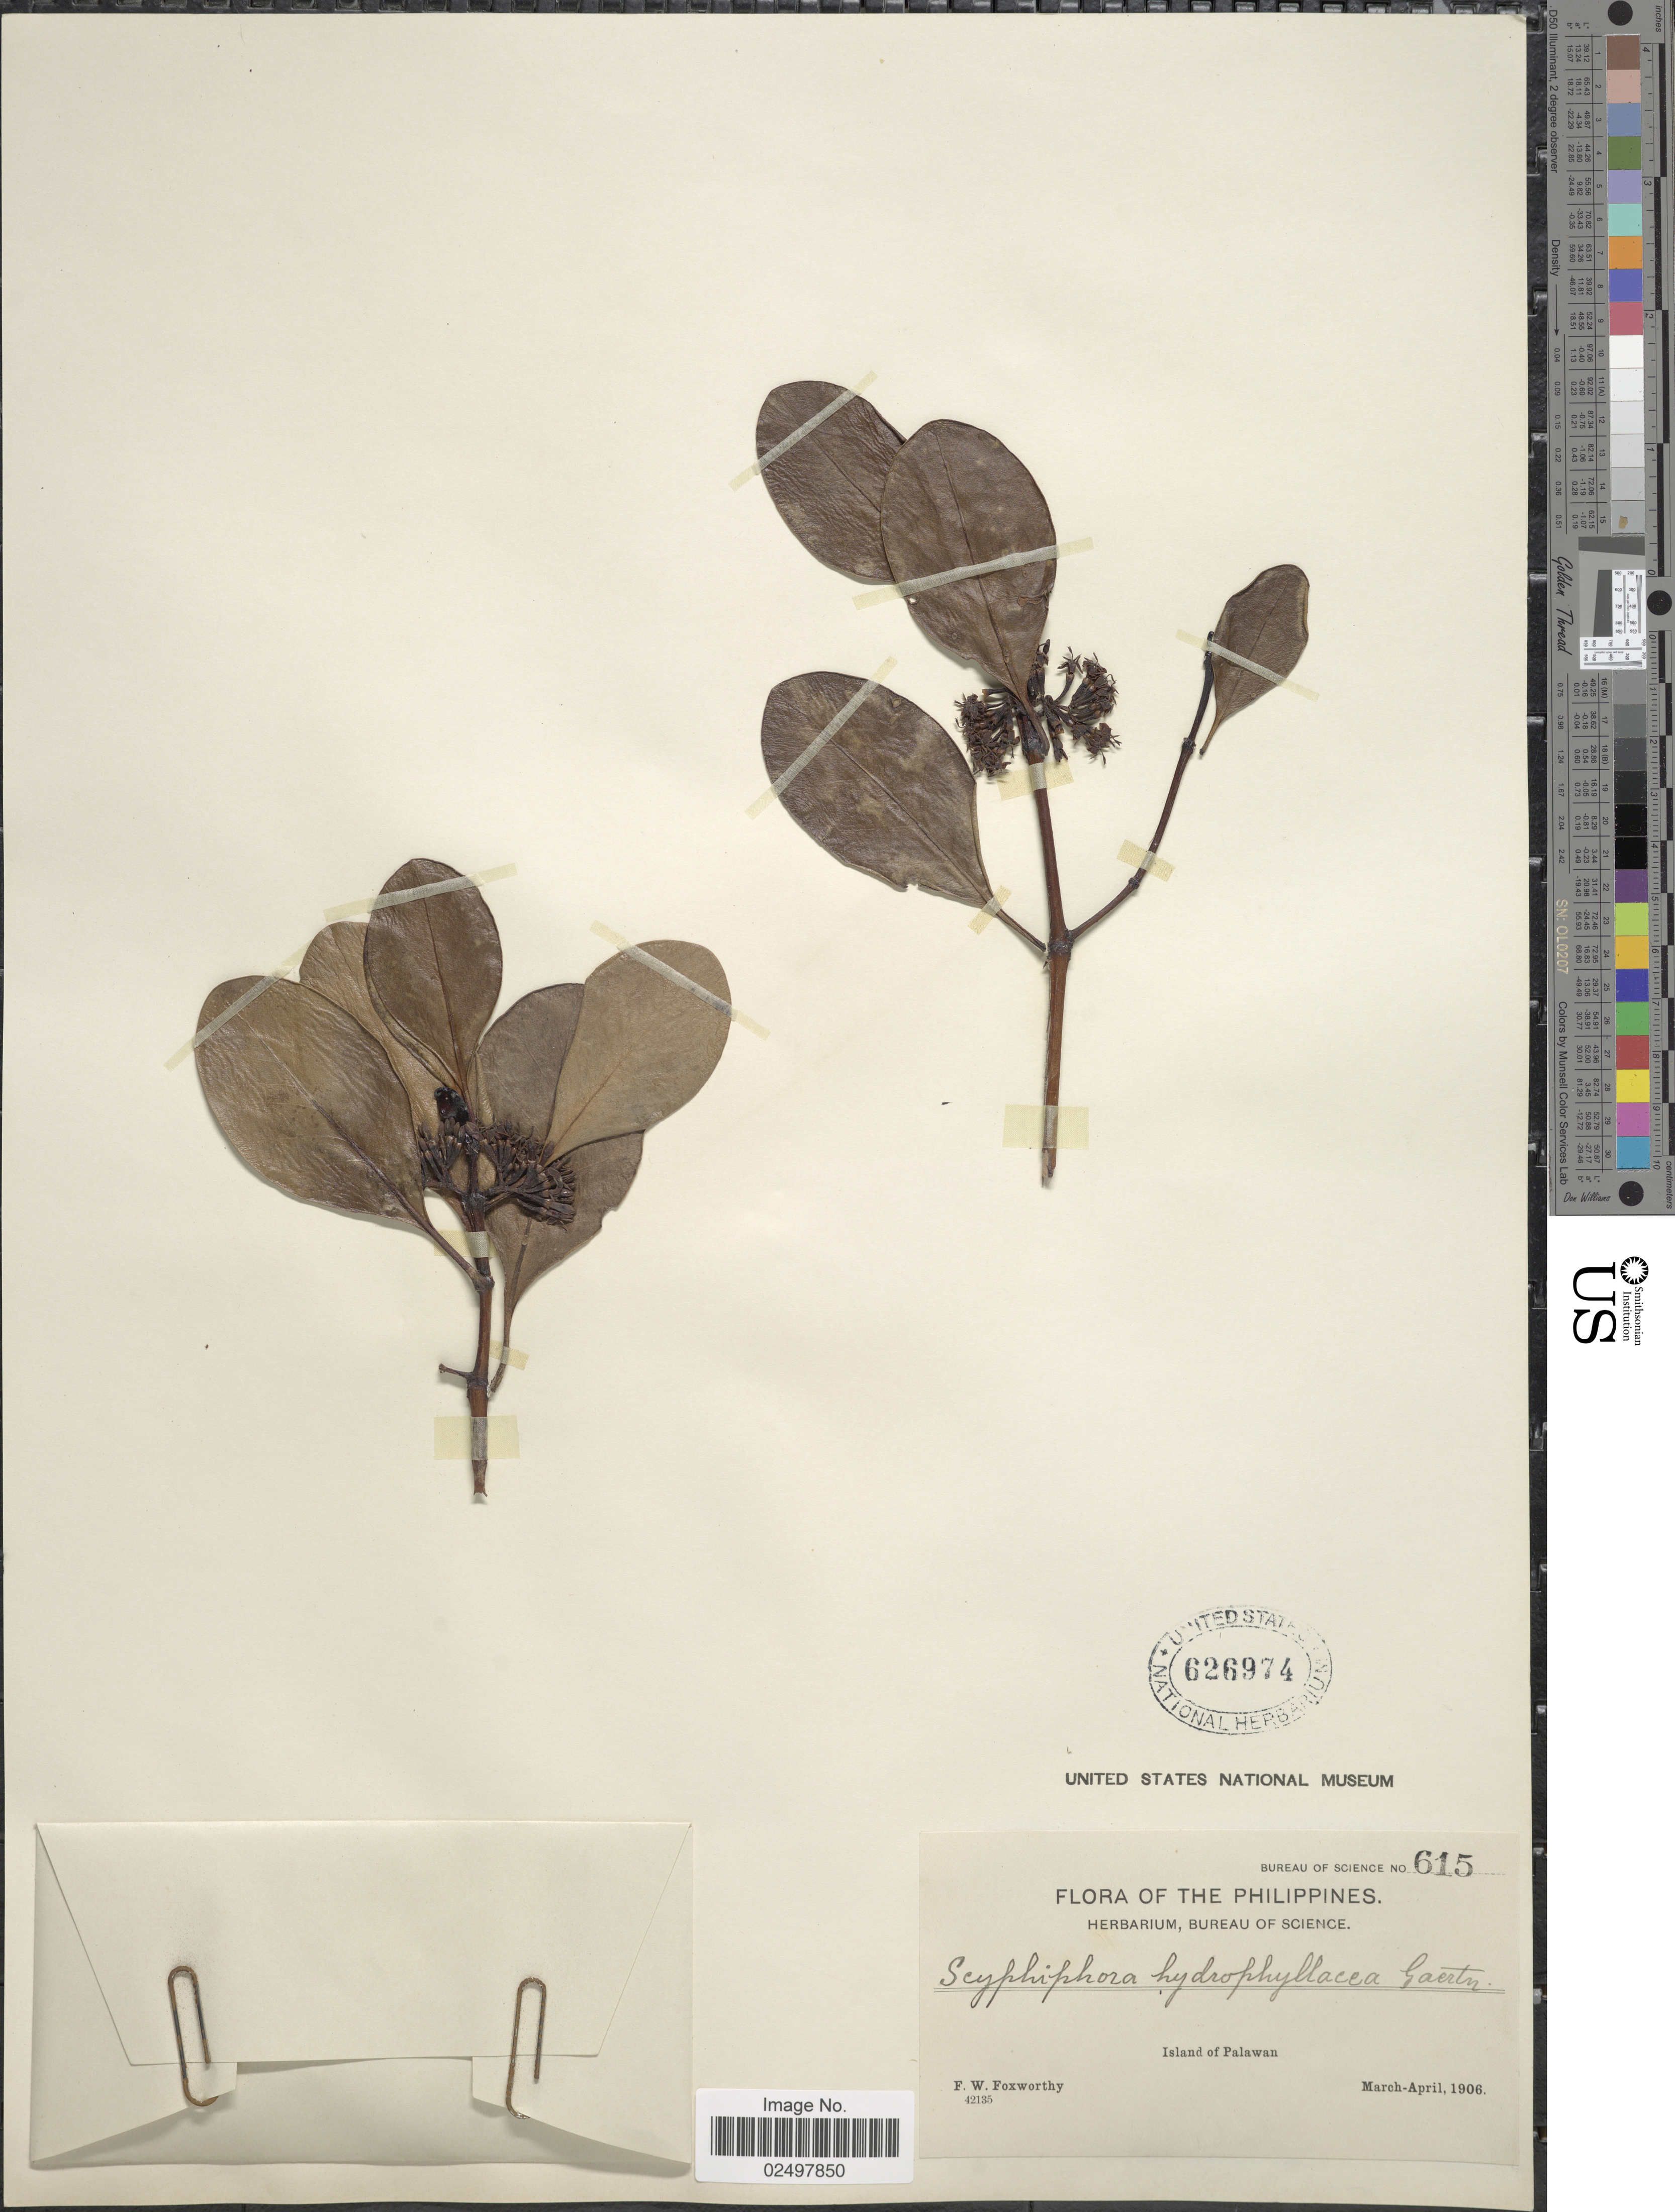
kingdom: Plantae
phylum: Tracheophyta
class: Magnoliopsida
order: Gentianales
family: Rubiaceae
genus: Scyphiphora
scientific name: Scyphiphora hydrophyllacea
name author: Gaertn.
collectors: F. W. Foxworthy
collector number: Bureau of Science 615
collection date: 1906-03/1906-04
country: Philippines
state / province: Mimaropa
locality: Island of Palawan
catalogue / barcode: US 626974